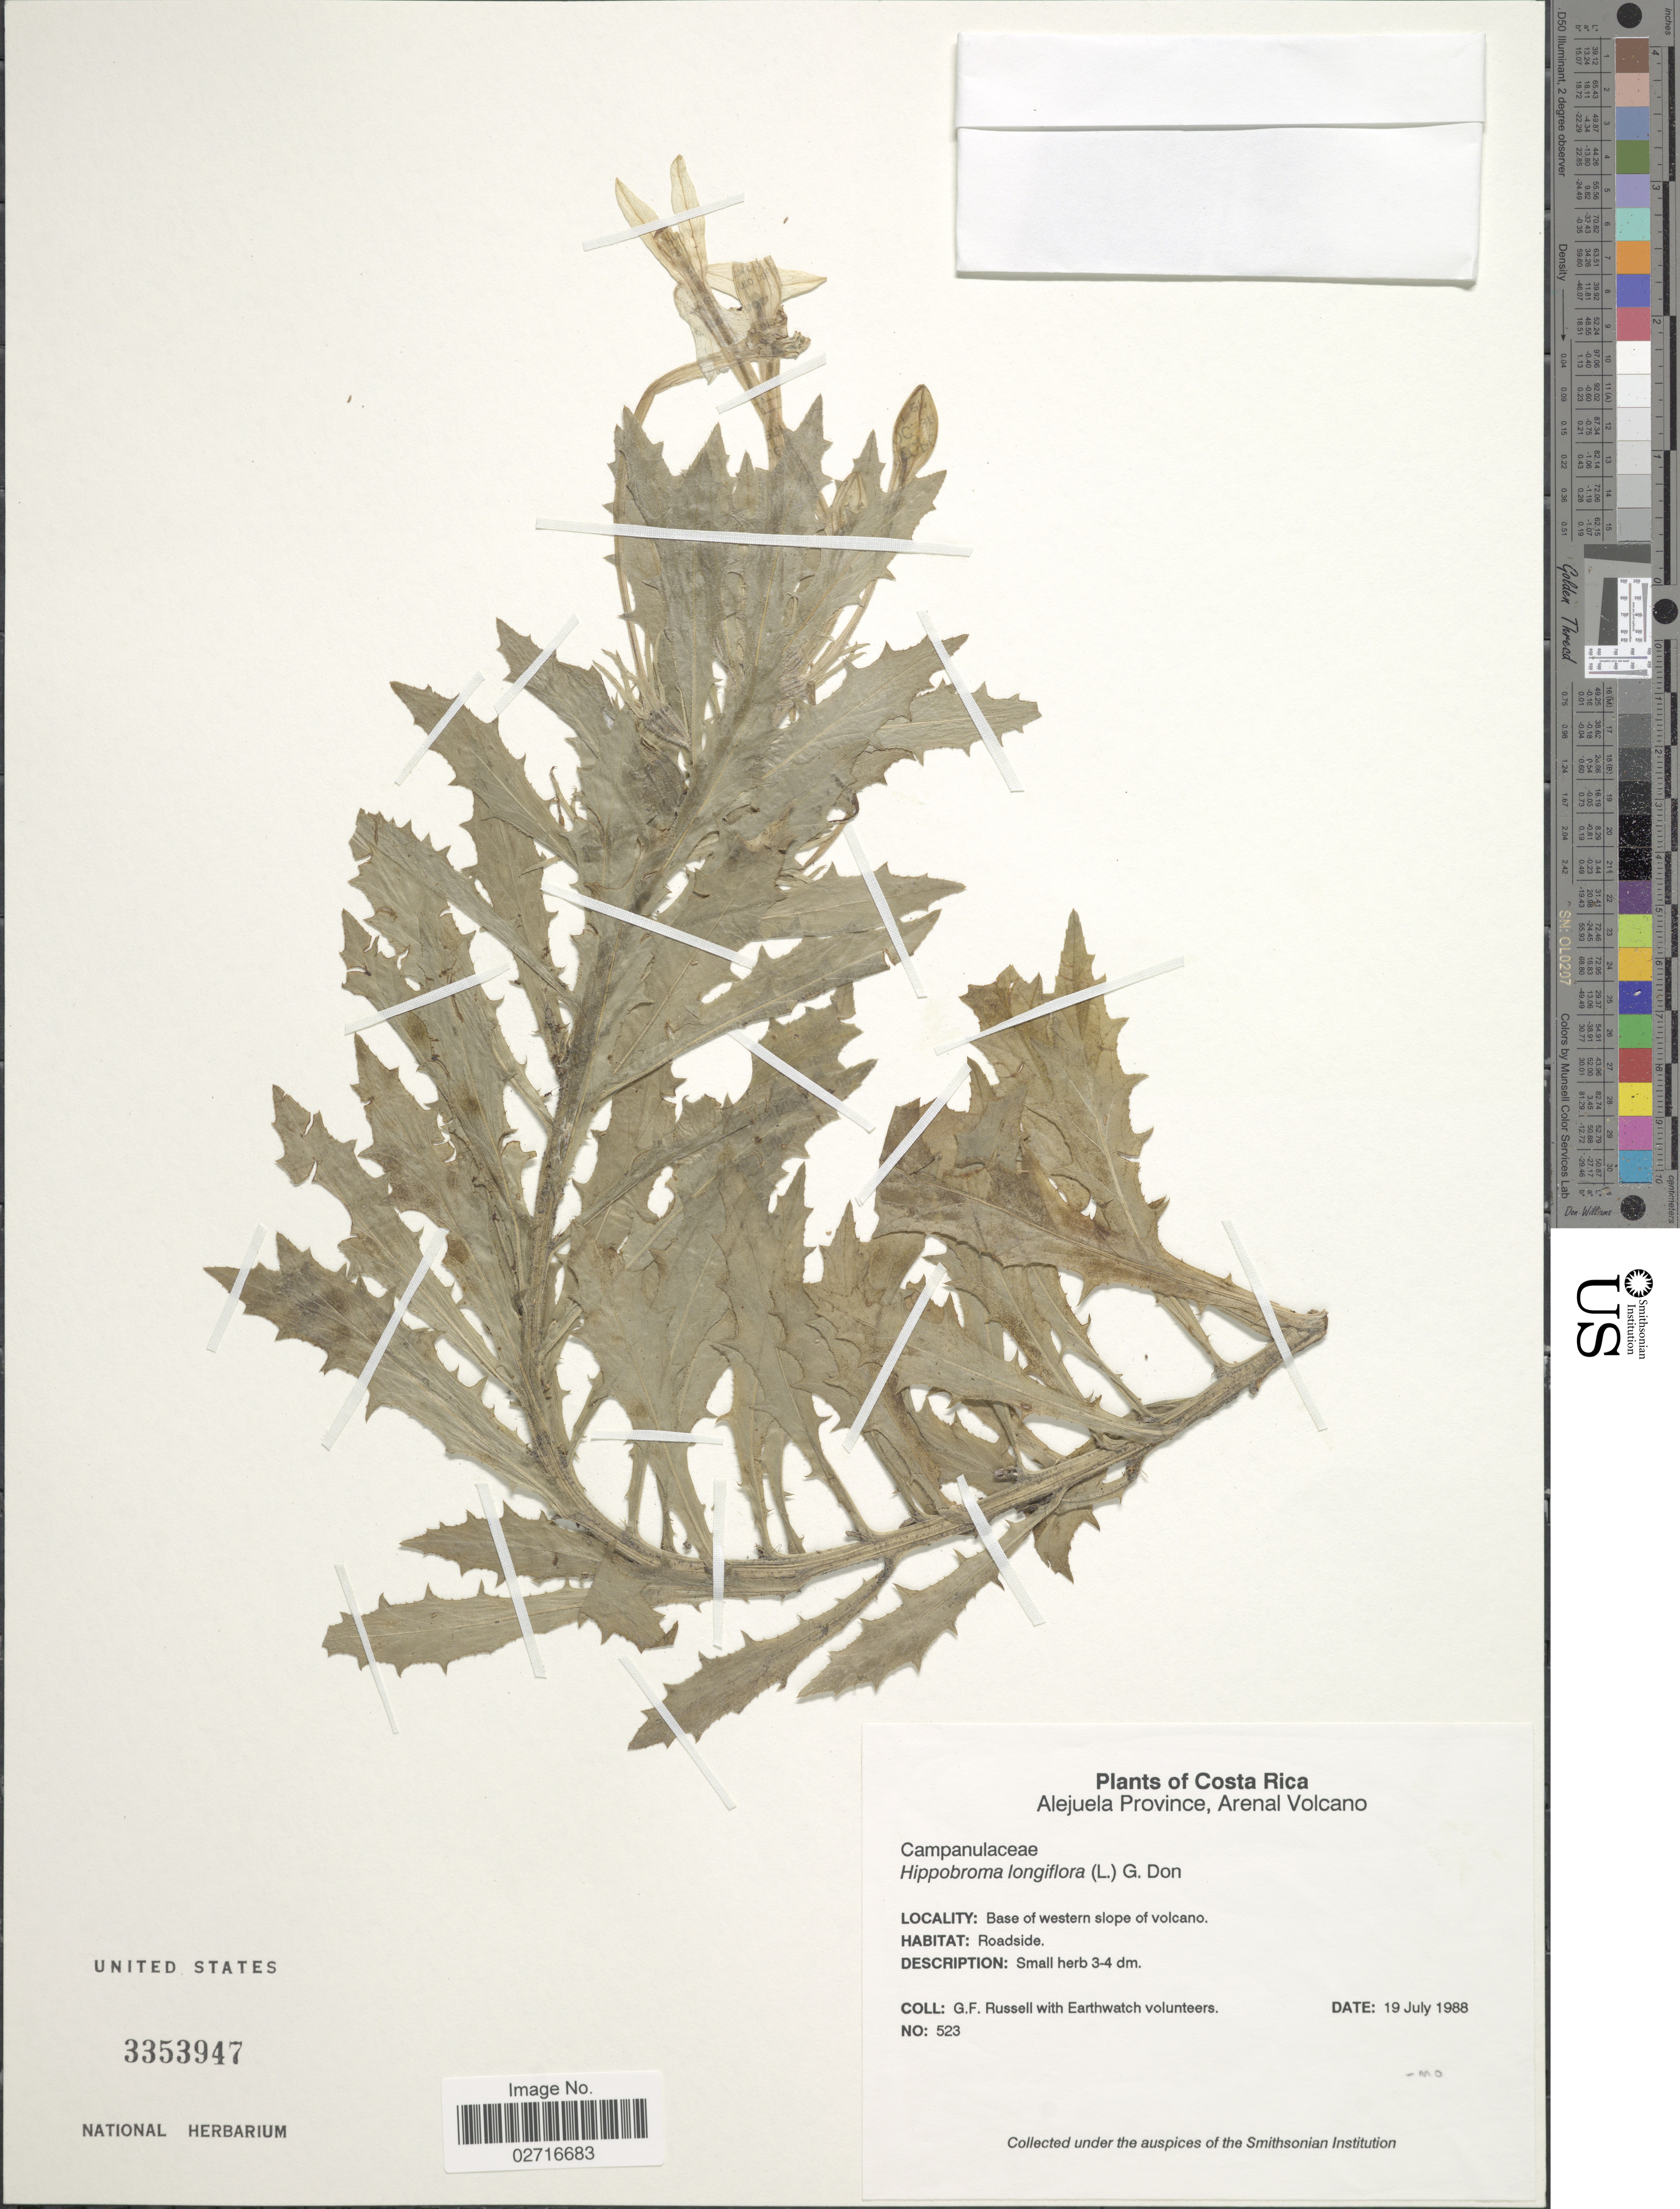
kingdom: Plantae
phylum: Tracheophyta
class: Magnoliopsida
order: Asterales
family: Campanulaceae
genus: Hippobroma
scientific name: Hippobroma longiflora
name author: (L.) G. Don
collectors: G. Russell & Earthwatch Volunteers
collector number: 523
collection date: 1988-07-19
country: Costa Rica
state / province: Alajuela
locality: Arenal Volcano, base of western slope of volcano, roadside.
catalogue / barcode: US 3353947